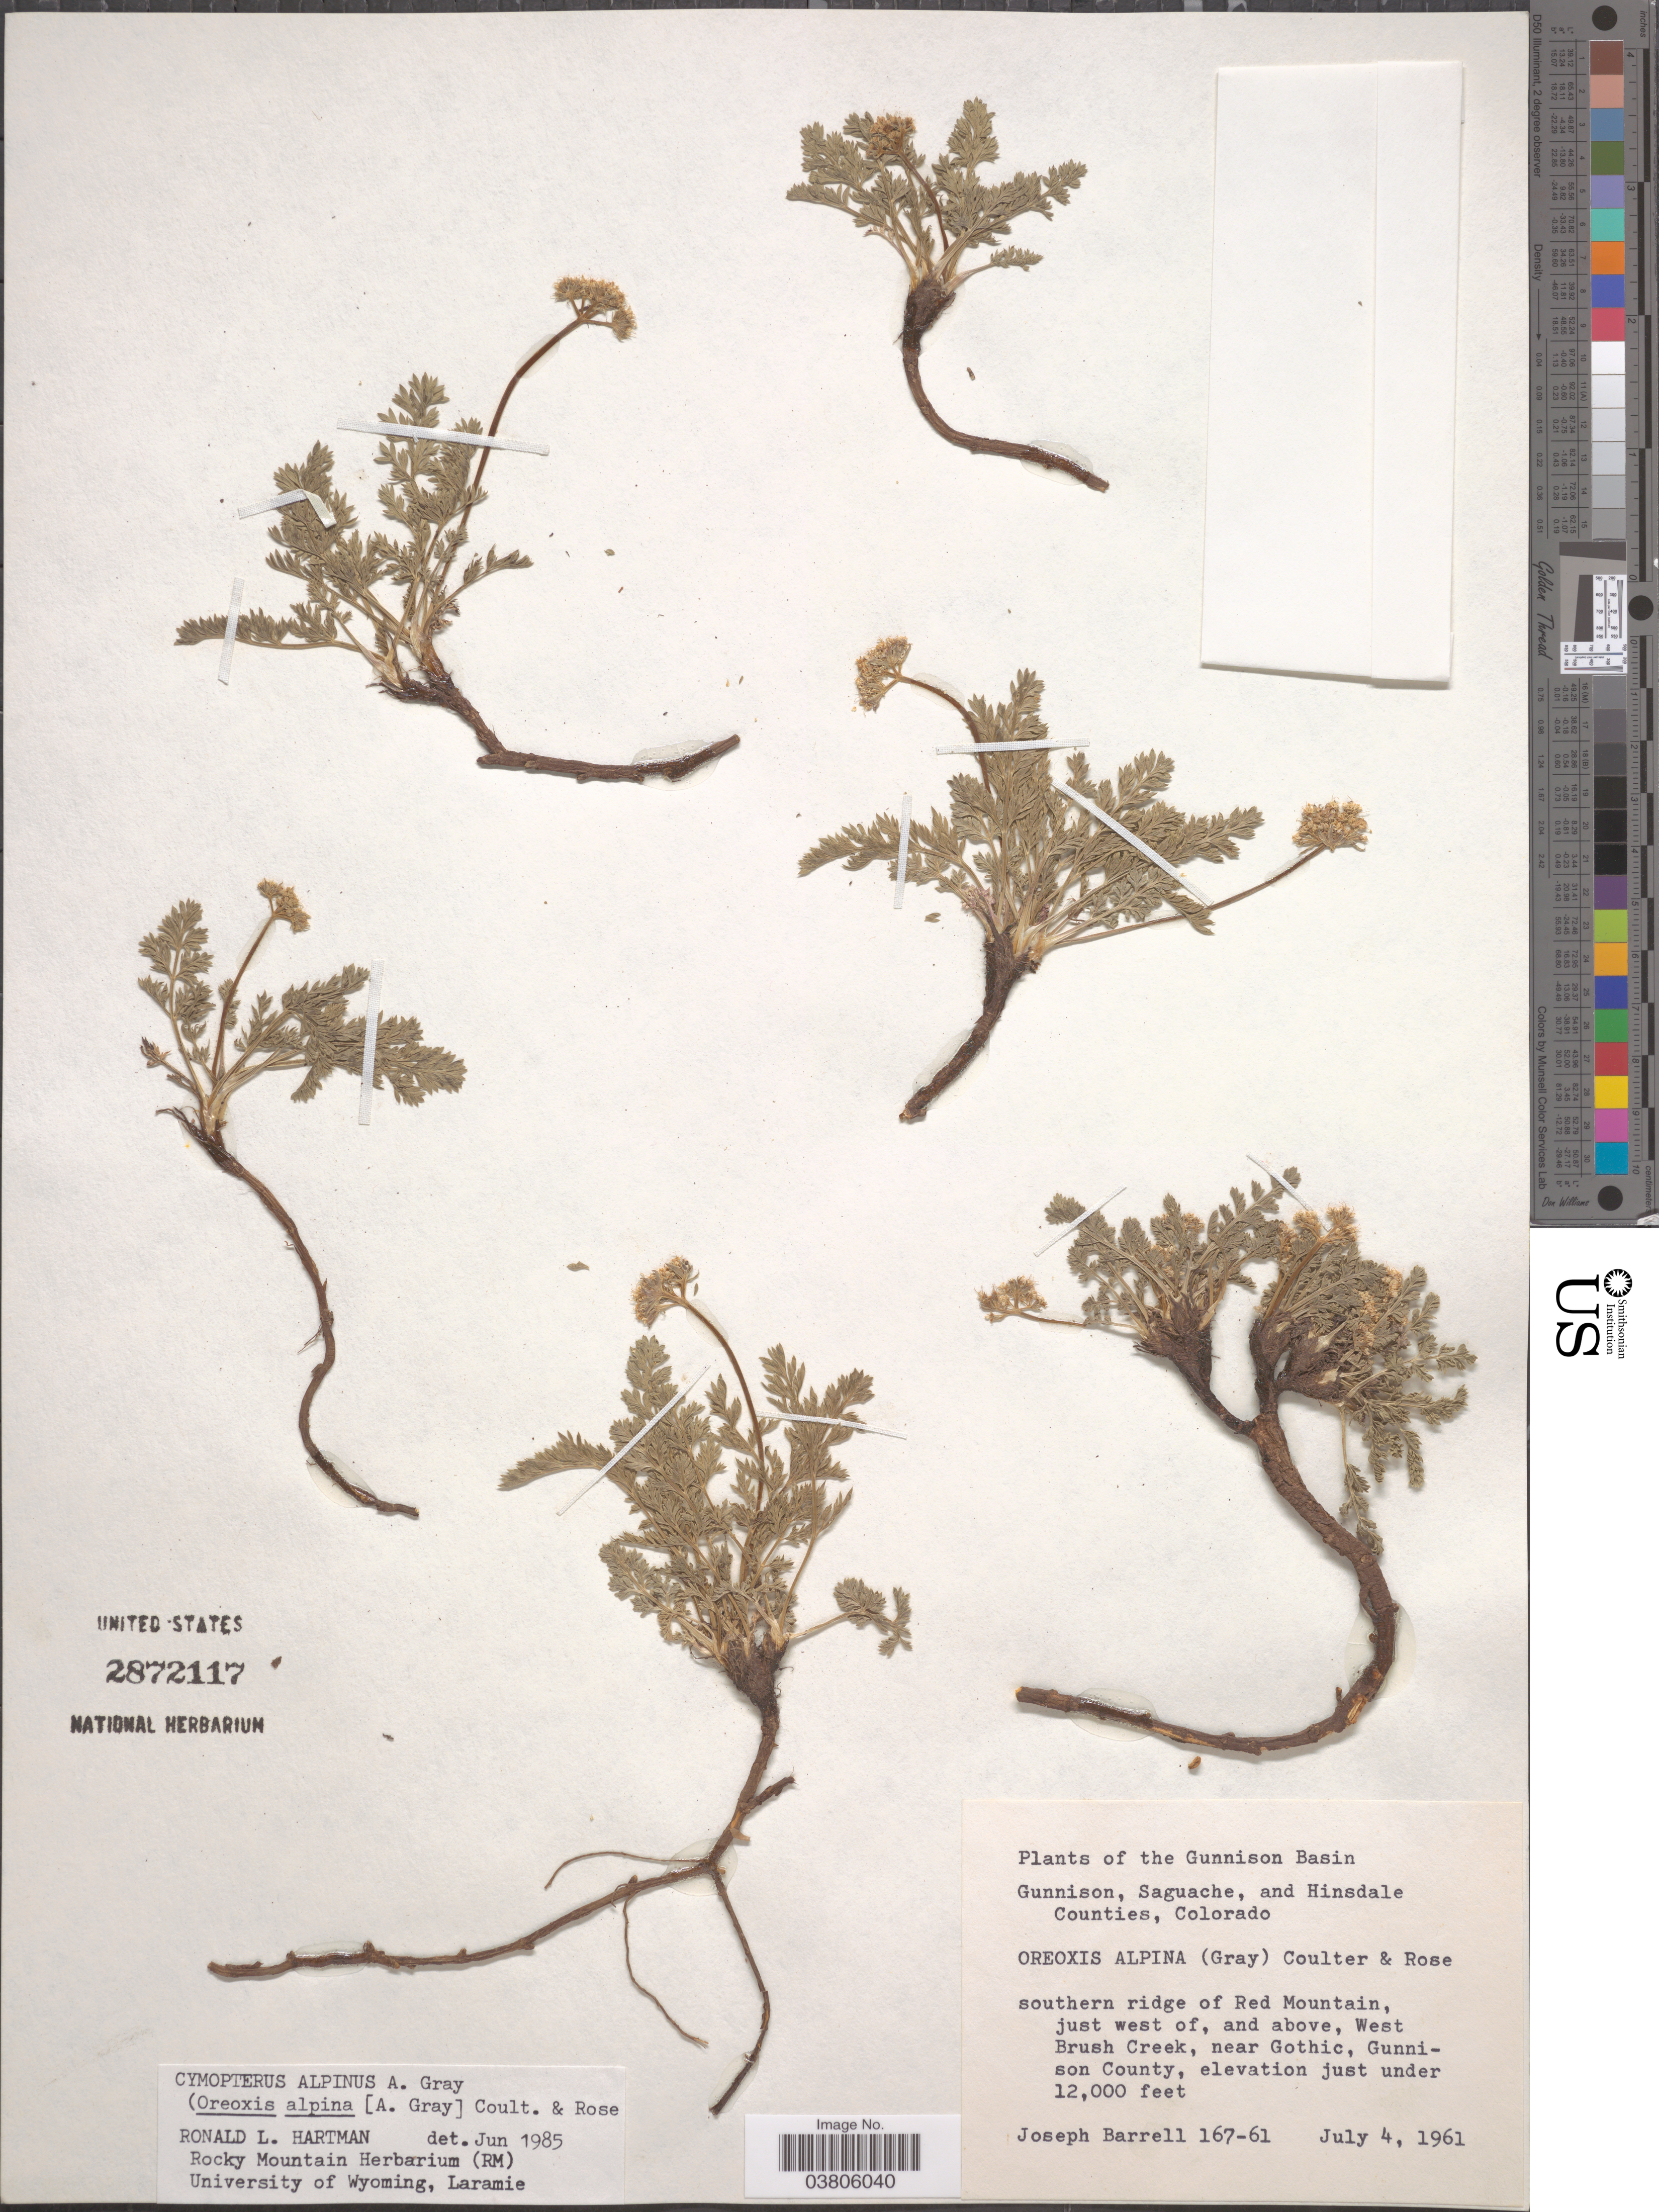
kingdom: Plantae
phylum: Tracheophyta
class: Magnoliopsida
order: Apiales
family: Apiaceae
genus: Cymopterus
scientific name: Cymopterus alpinus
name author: A. Gray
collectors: J. Barrell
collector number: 167-61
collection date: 1961-07-04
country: United States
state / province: Colorado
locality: The Gunnison Basin. Southern ridge of Red Mountain, just west of, and above, West Brush Creek, near Gothic, Gunnison County.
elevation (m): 3658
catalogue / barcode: US 2872117